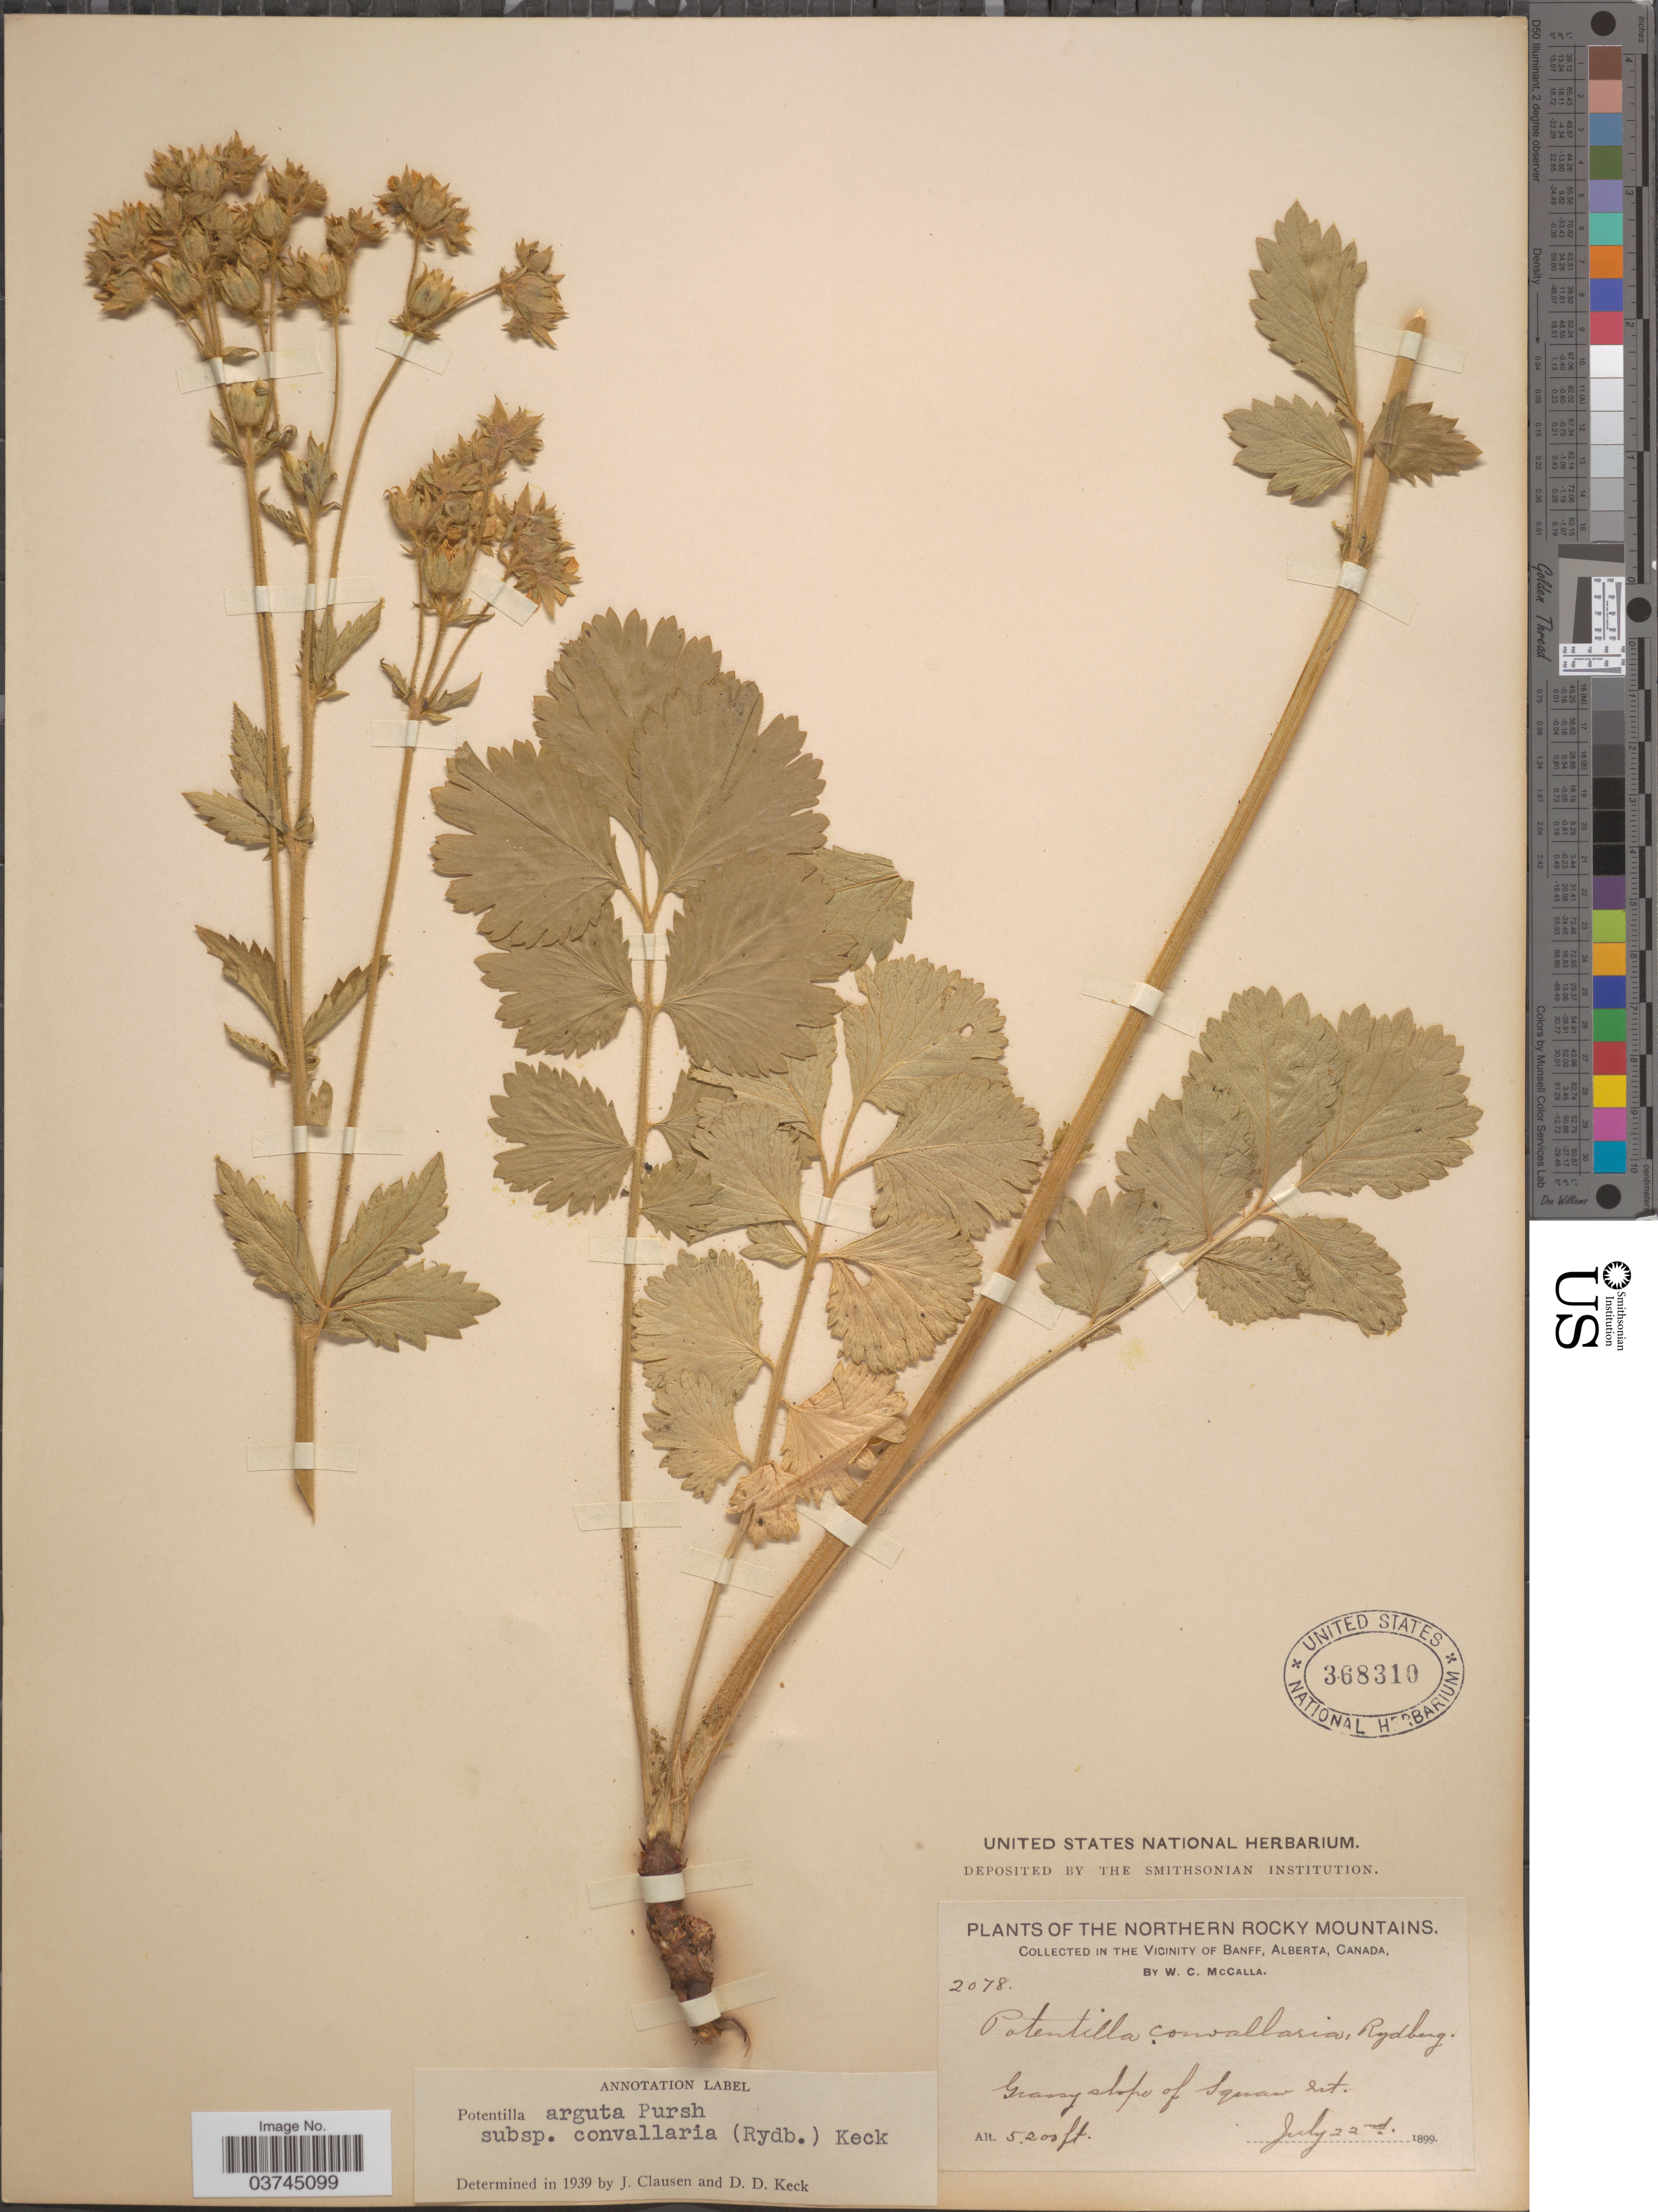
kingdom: Plantae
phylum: Tracheophyta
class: Magnoliopsida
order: Rosales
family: Rosaceae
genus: Drymocallis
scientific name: Drymocallis convallaria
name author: (Rydb.) Rydb.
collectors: W. McCalla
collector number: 2078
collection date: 1899-07-22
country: Canada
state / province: Alberta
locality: The Northern Rocky Mountains. In the Vicinity of Banff. Grassy slope of Squaw mt.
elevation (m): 1585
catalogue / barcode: US 368310